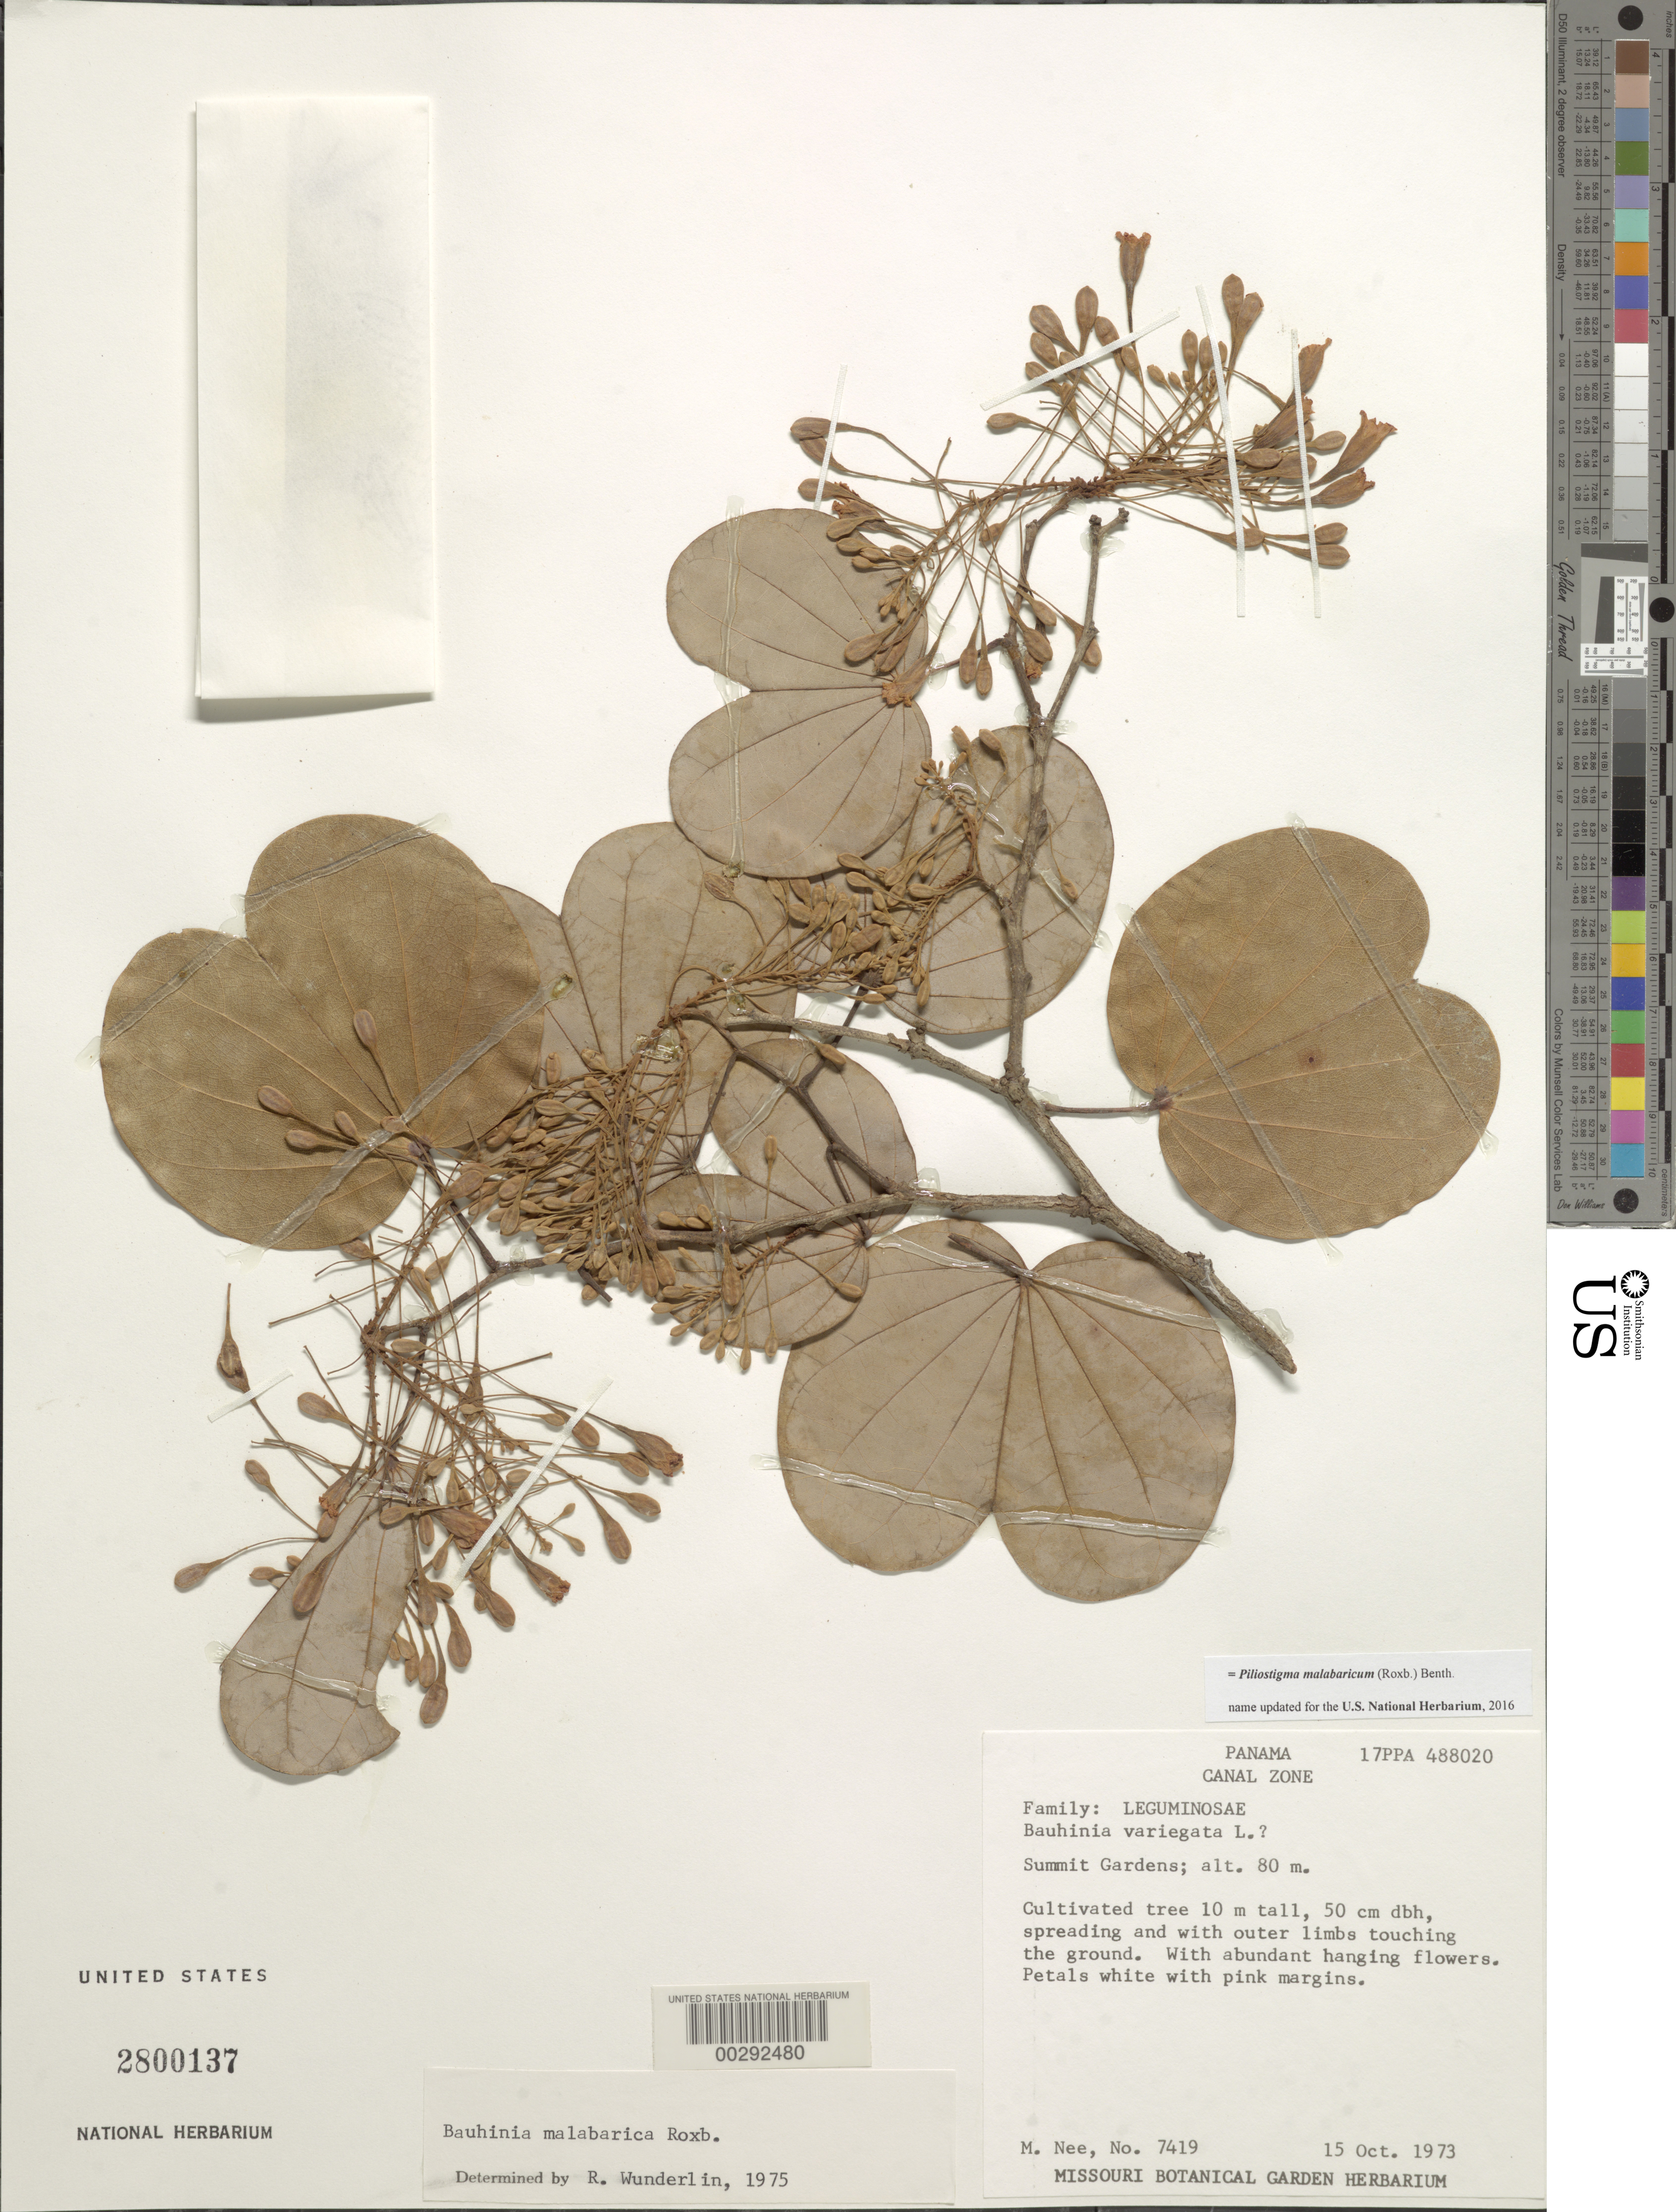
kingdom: Plantae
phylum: Tracheophyta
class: Magnoliopsida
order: Fabales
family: Fabaceae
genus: Piliostigma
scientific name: Piliostigma malabaricum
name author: (Roxb.) Benth.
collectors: M. Nee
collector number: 7419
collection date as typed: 15 Oct 1973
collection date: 1973-10-15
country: Panama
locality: Summit Gardens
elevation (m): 80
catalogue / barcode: US 2800137